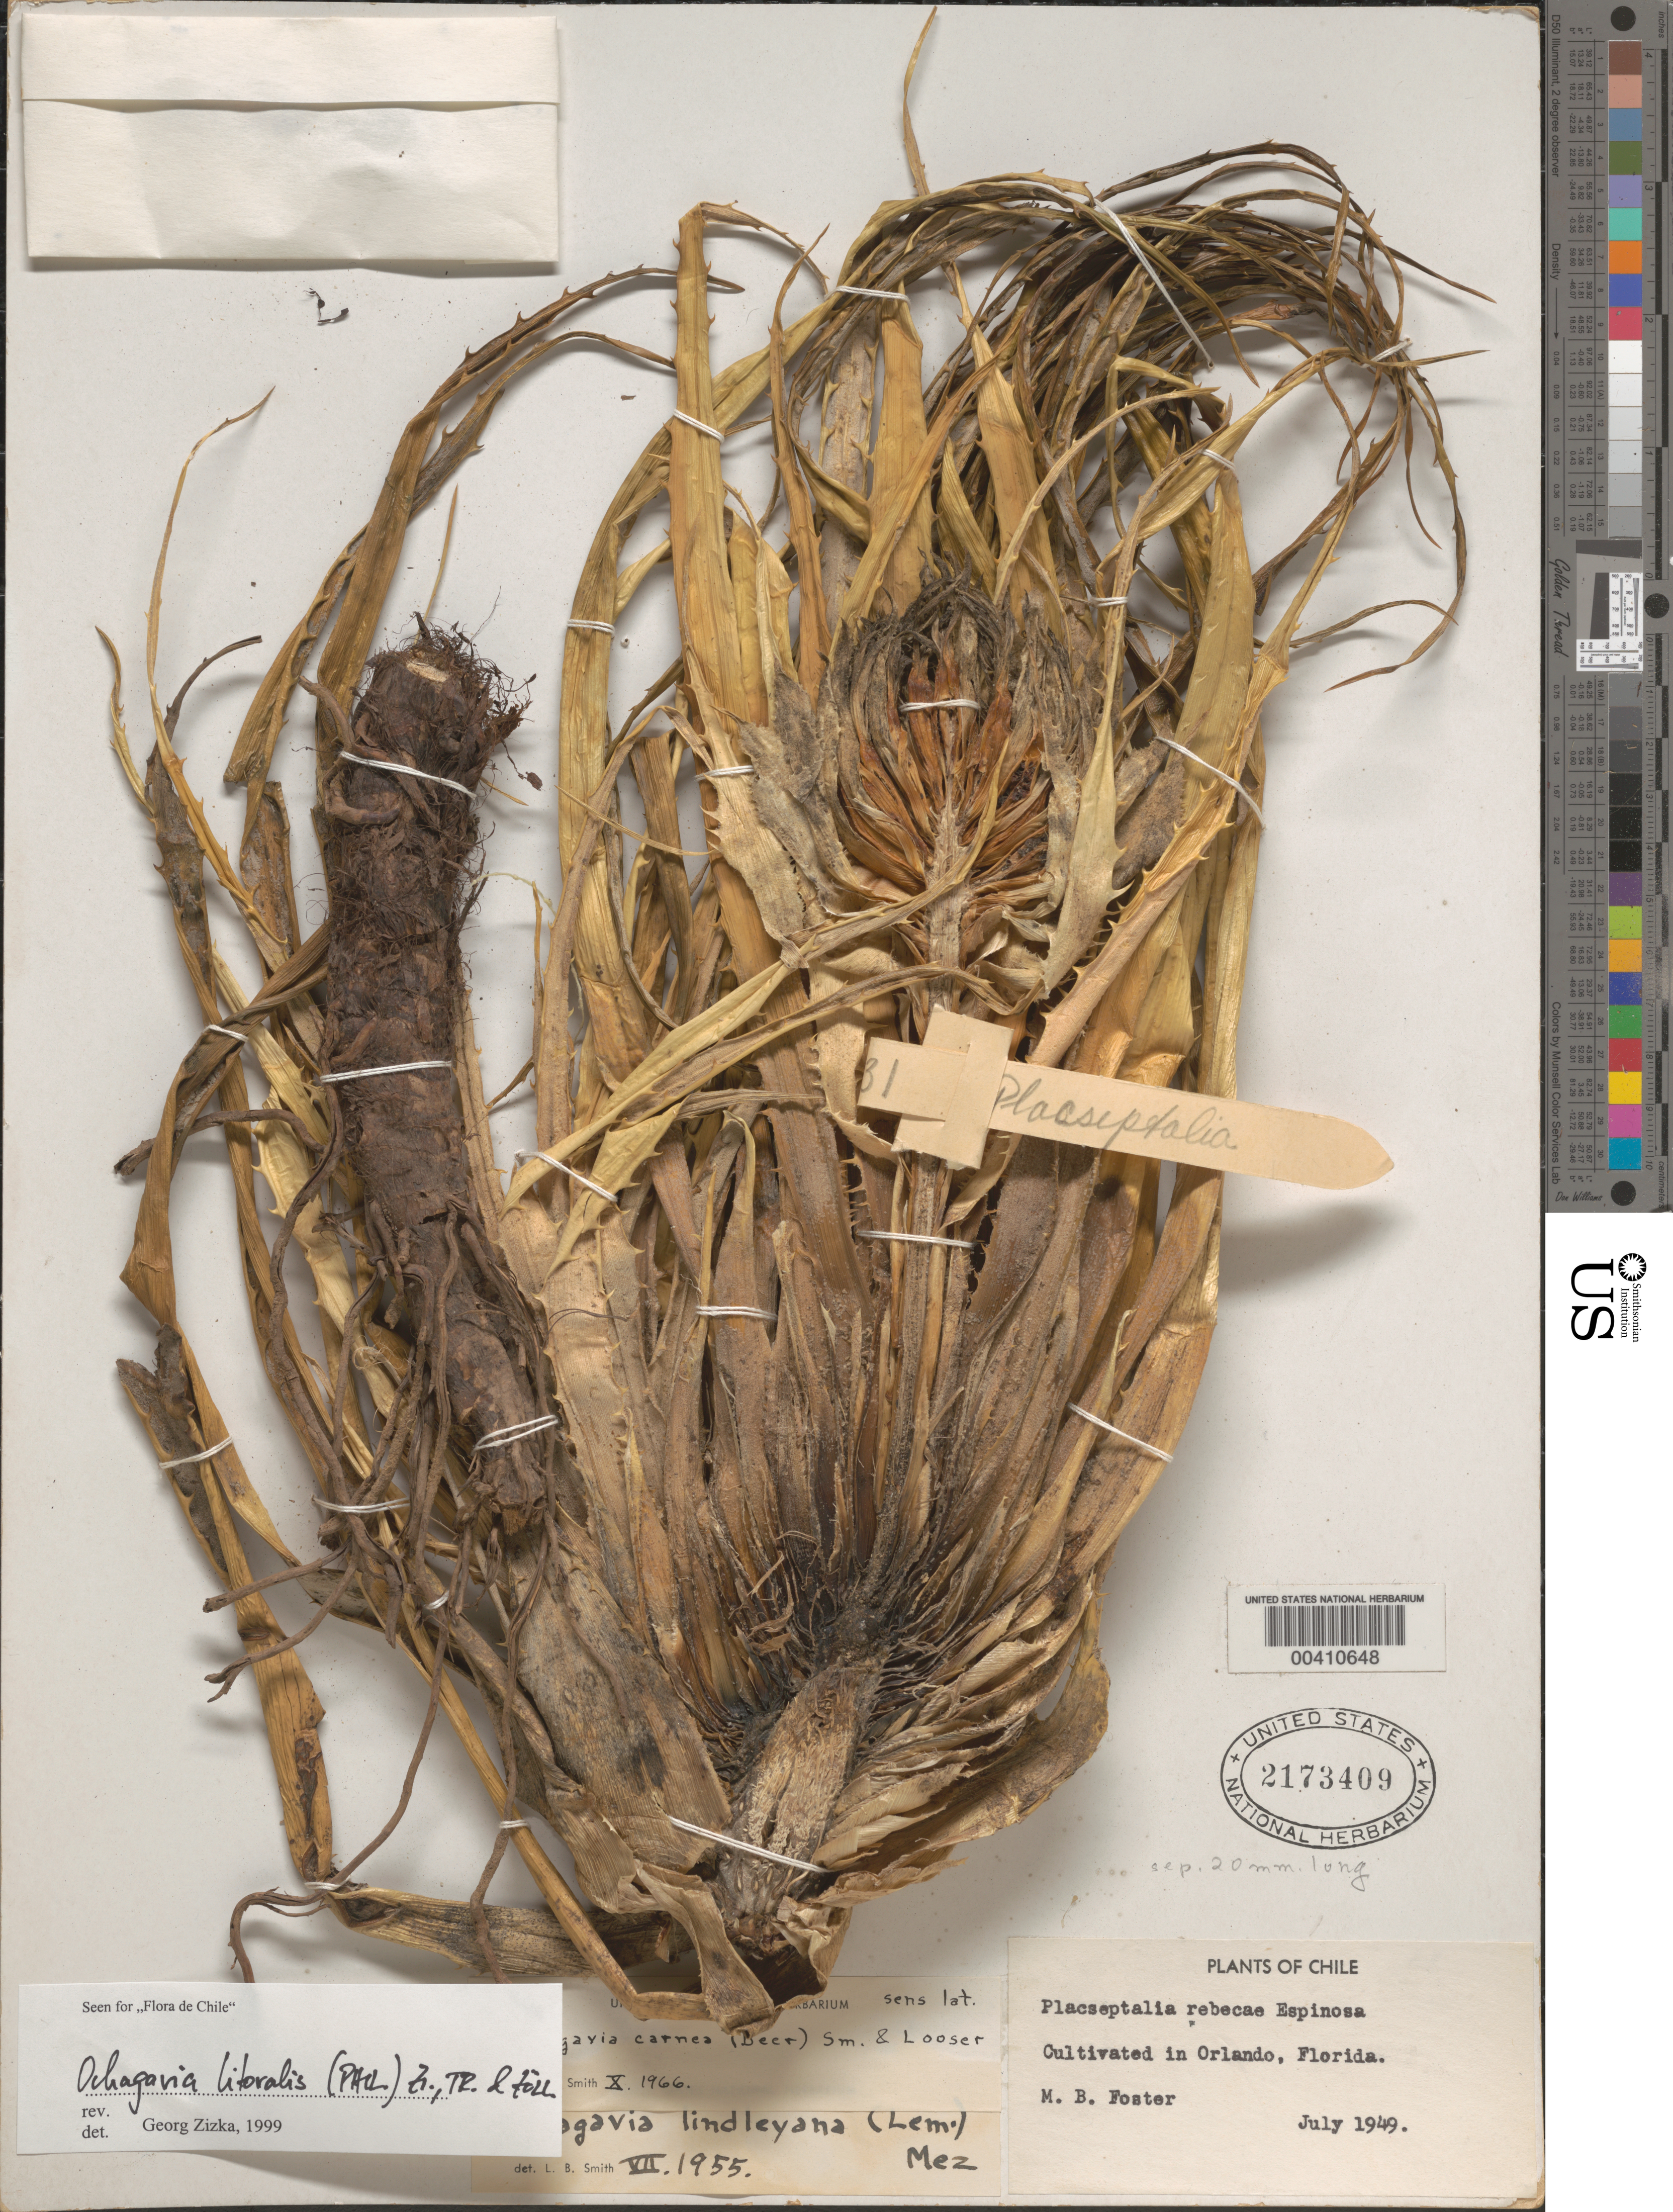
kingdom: Plantae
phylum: Tracheophyta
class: Liliopsida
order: Poales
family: Bromeliaceae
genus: Ochagavia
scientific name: Ochagavia litoralis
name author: (Phil.) Zizka et al.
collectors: M. B. Foster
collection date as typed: Jul 1949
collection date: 1949-07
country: Chile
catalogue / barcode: US 2173409